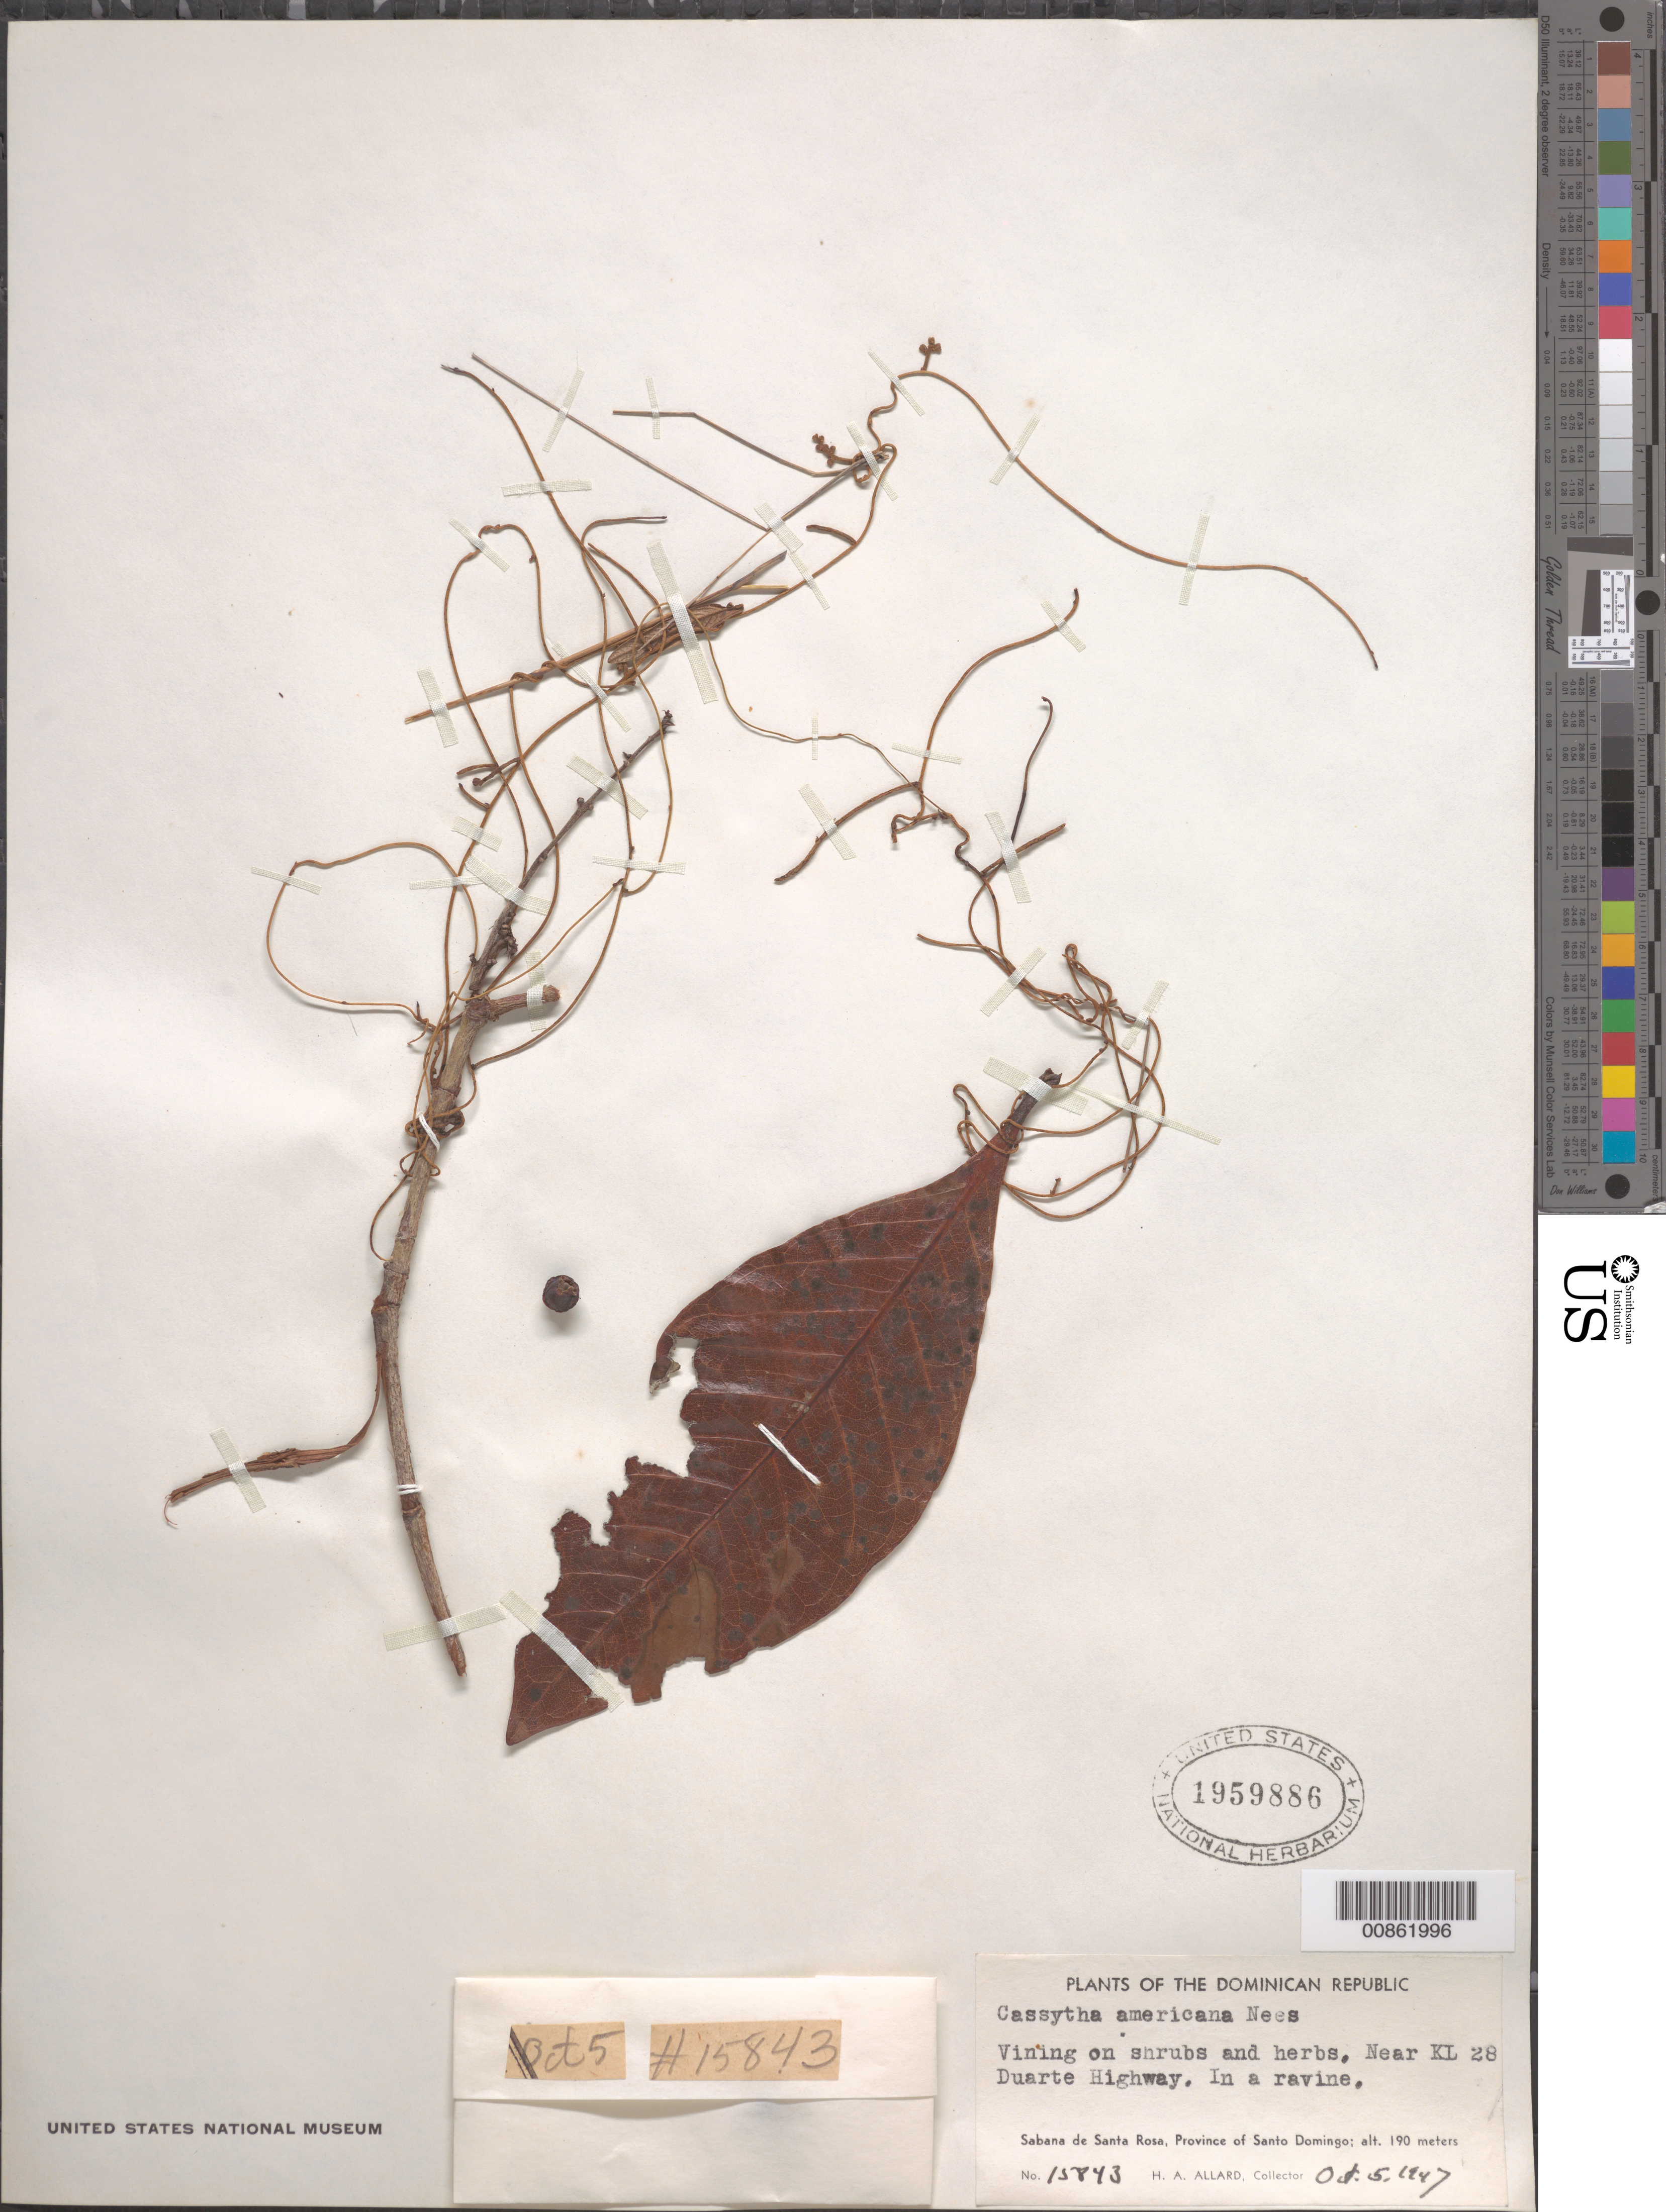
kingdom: Plantae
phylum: Tracheophyta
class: Magnoliopsida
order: Laurales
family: Lauraceae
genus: Cassytha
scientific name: Cassytha filiformis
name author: L.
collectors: H. A. Allard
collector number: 15843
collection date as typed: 05 Oct 1947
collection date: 1947-10-05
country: Dominican Republic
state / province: Distrito Nacional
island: Hispaniola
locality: Sabana de Santa Rosa, Province of Santo Domingo (obsolete). Near km 28 Duarte Highway.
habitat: In a ravine. Vining on shrubs and herbs.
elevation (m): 190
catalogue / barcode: US 1959886